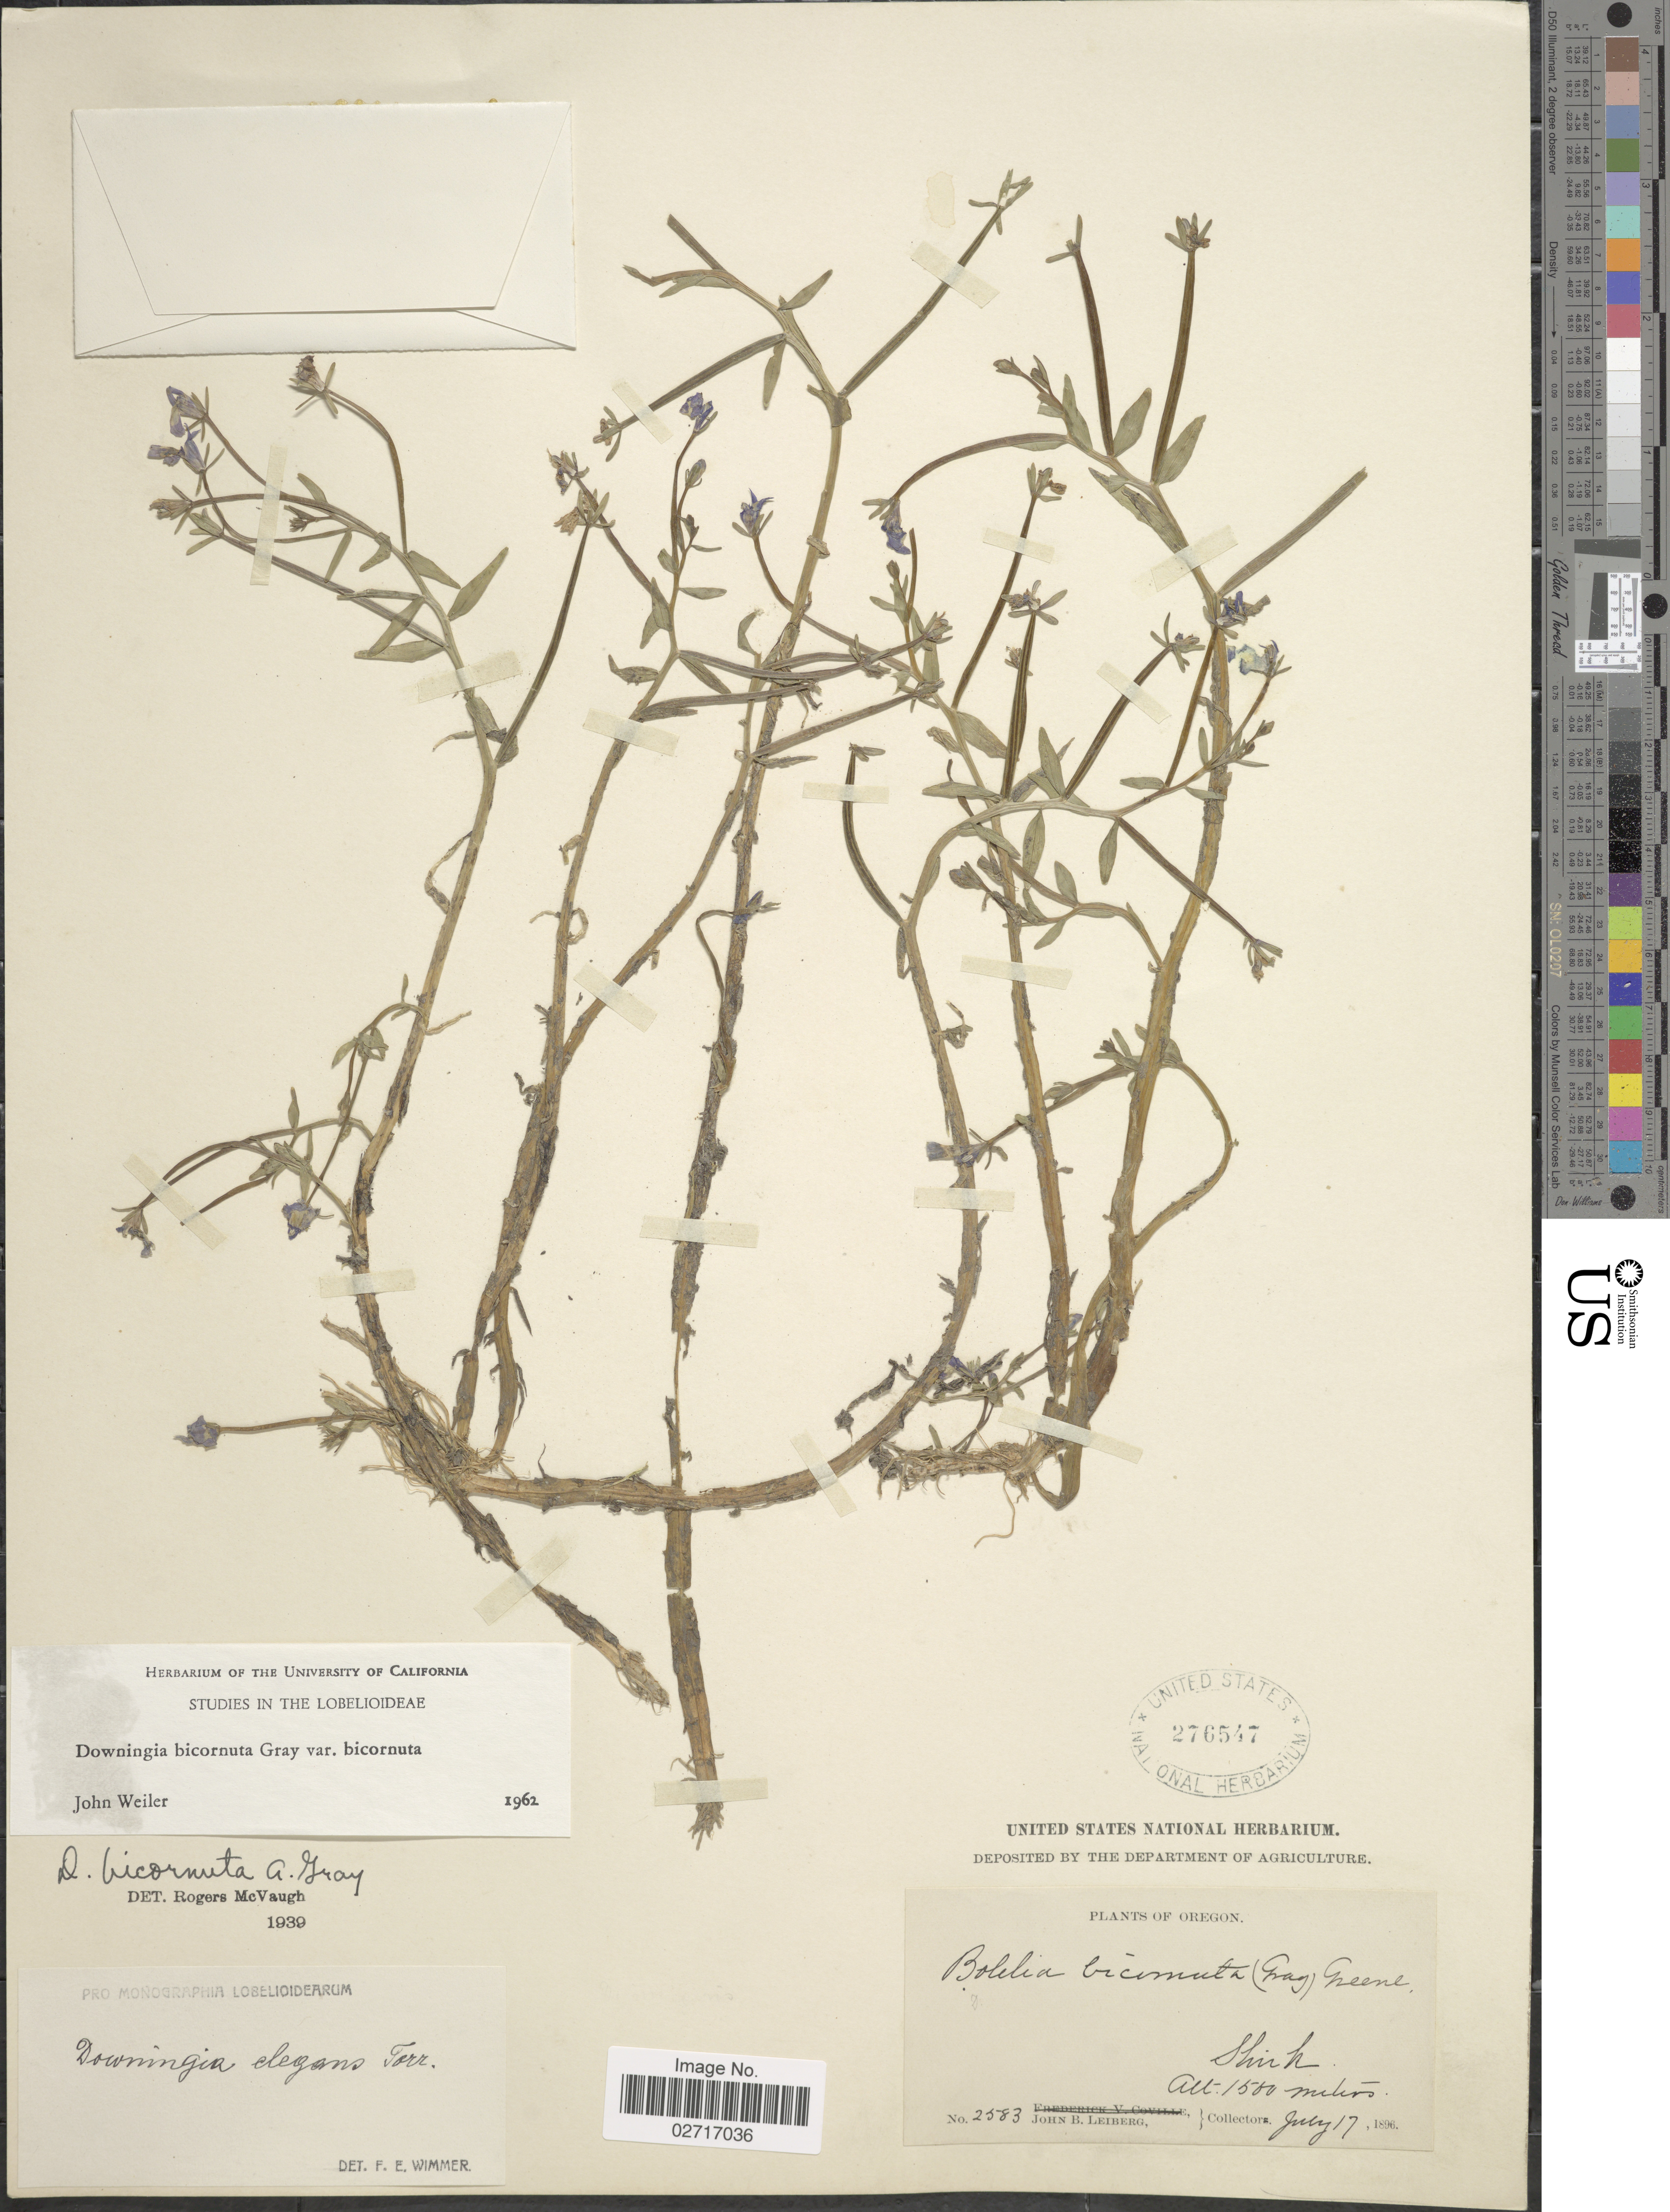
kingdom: Plantae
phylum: Tracheophyta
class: Magnoliopsida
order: Asterales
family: Campanulaceae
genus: Downingia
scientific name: Downingia bicornuta var. bicornuta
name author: A. Gray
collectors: J. B. Leiberg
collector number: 2583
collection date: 1896-07-17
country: United States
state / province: Oregon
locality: Shirk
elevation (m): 1500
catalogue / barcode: US 276547